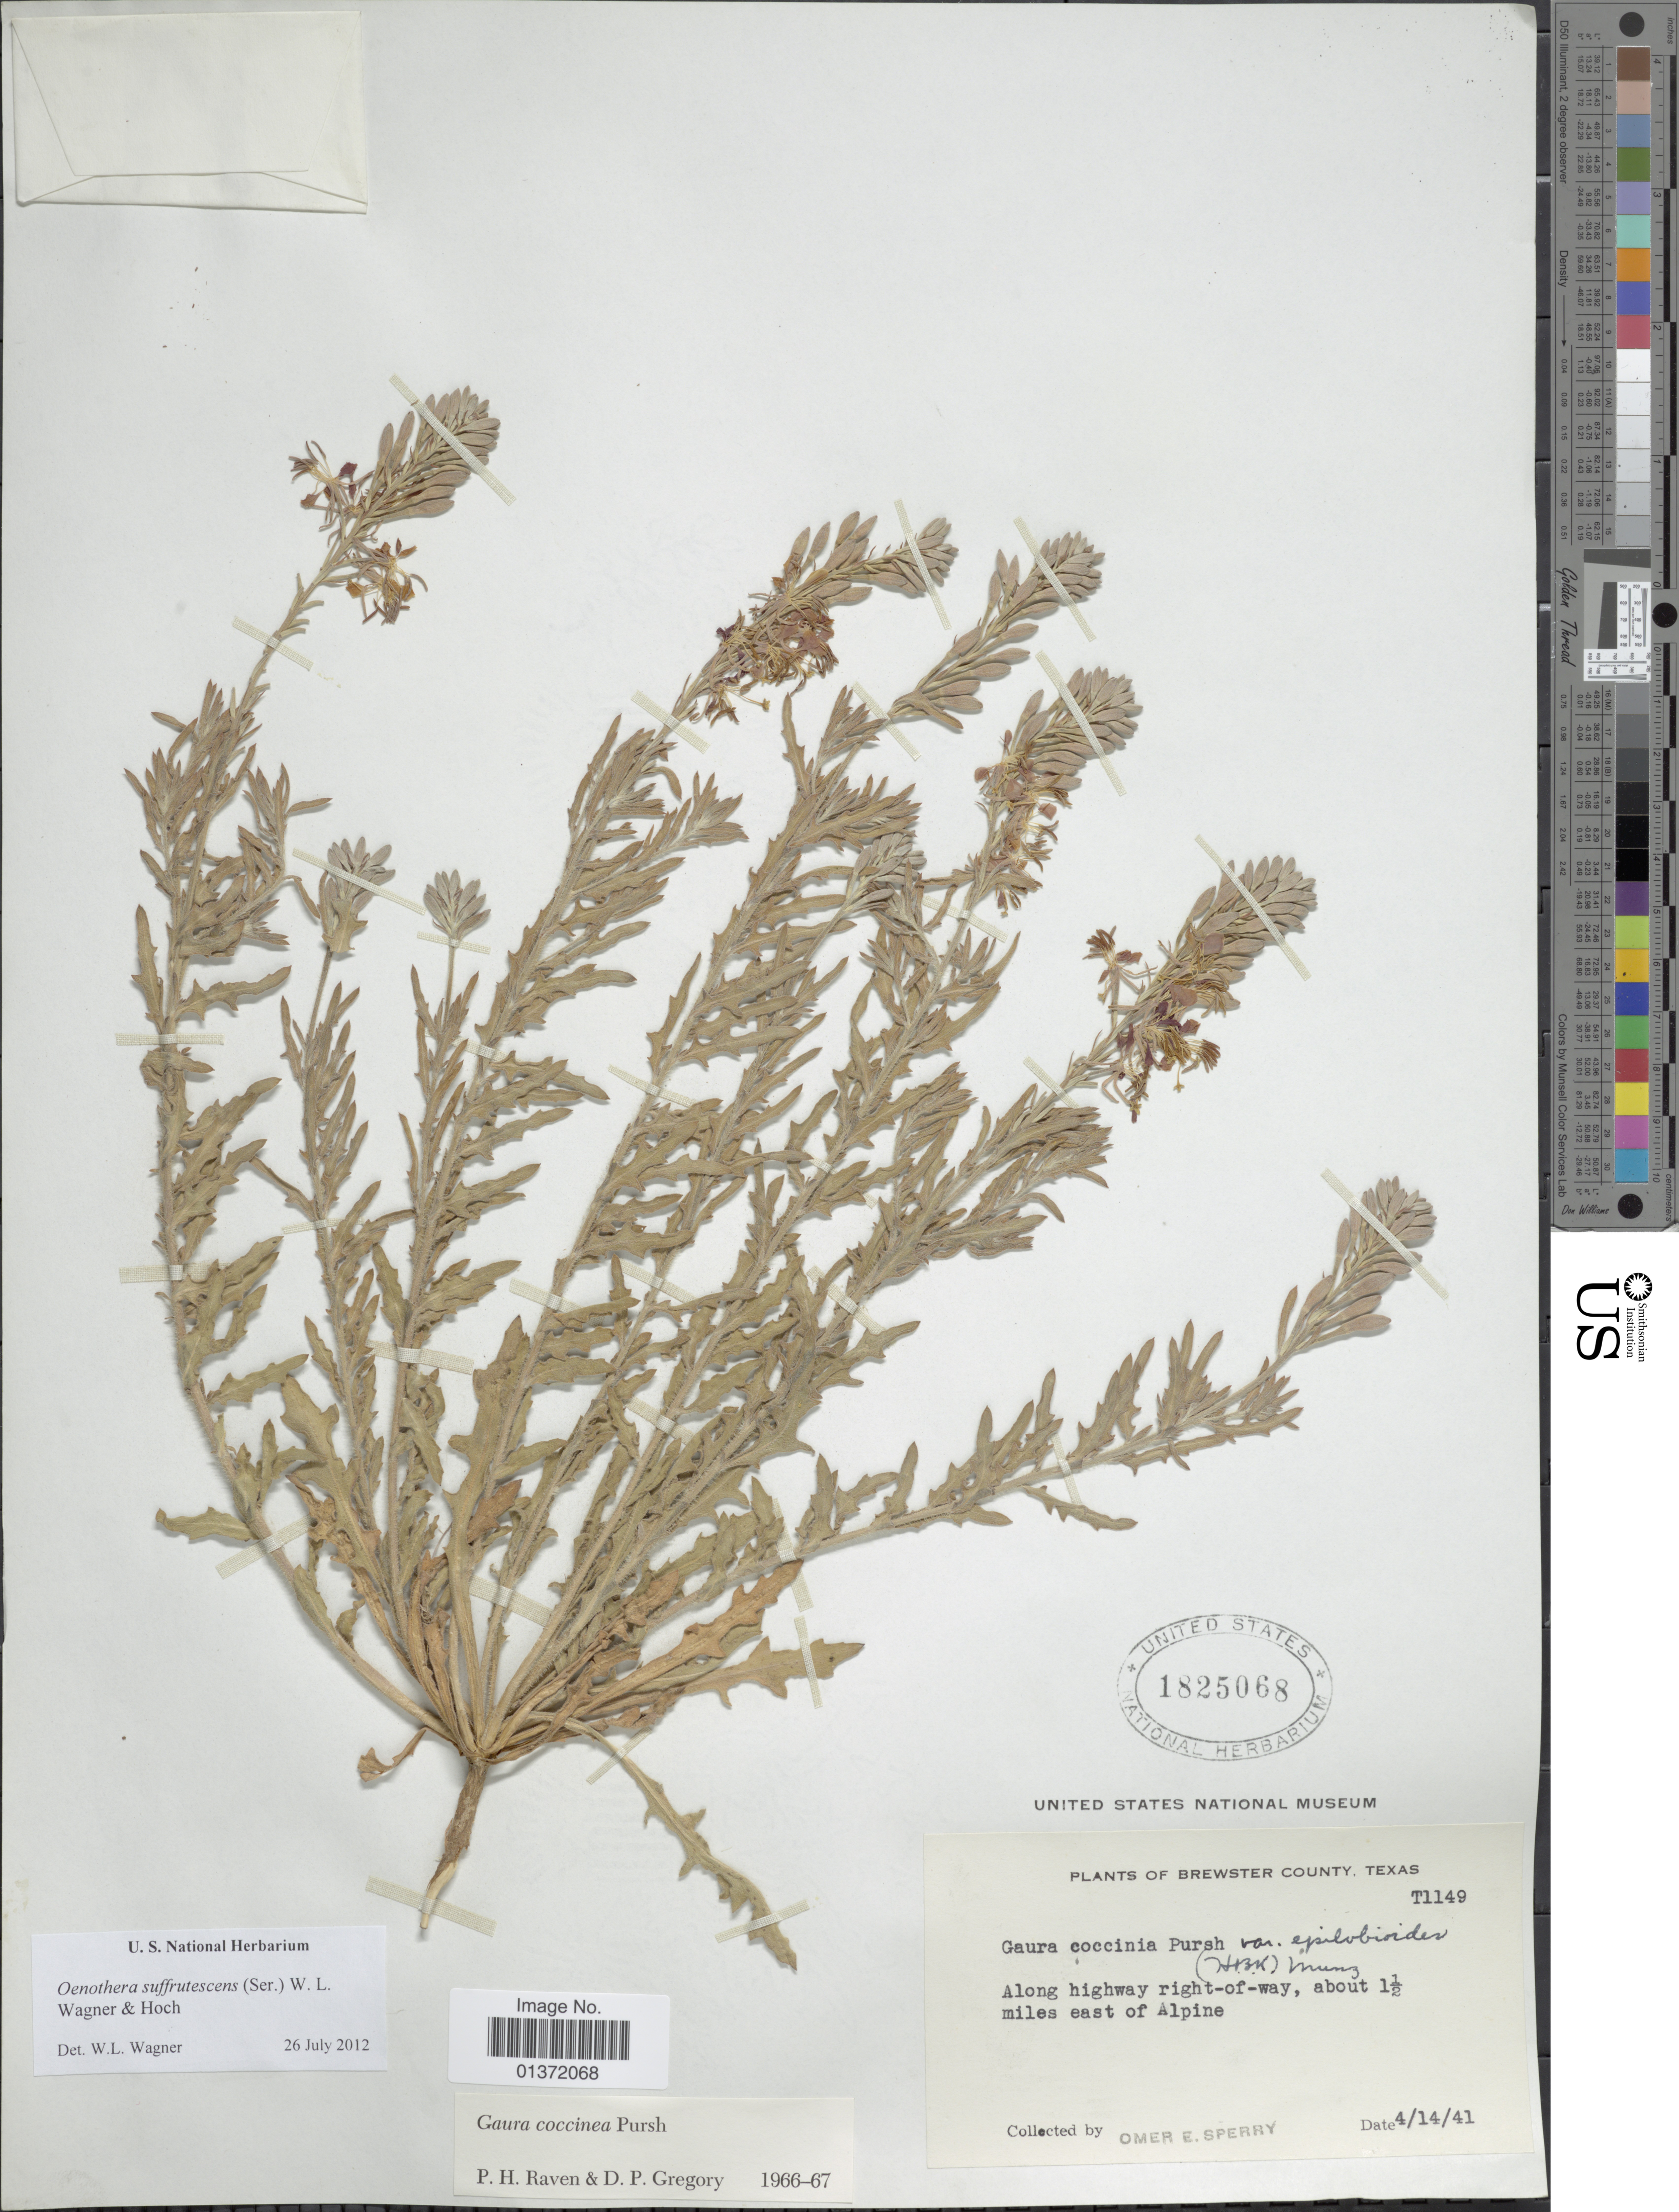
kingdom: Plantae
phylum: Tracheophyta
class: Magnoliopsida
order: Myrtales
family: Onagraceae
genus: Oenothera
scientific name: Oenothera suffrutescens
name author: (Ser.) W.L. Wagner & Hoch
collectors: O. E. Sperry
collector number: T1149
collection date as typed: Transcribed d/m/y: 14/4/41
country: United States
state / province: Texas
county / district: Brewster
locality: along highway right-of-way, about 1½ miles east of Alpine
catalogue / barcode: US 1825068